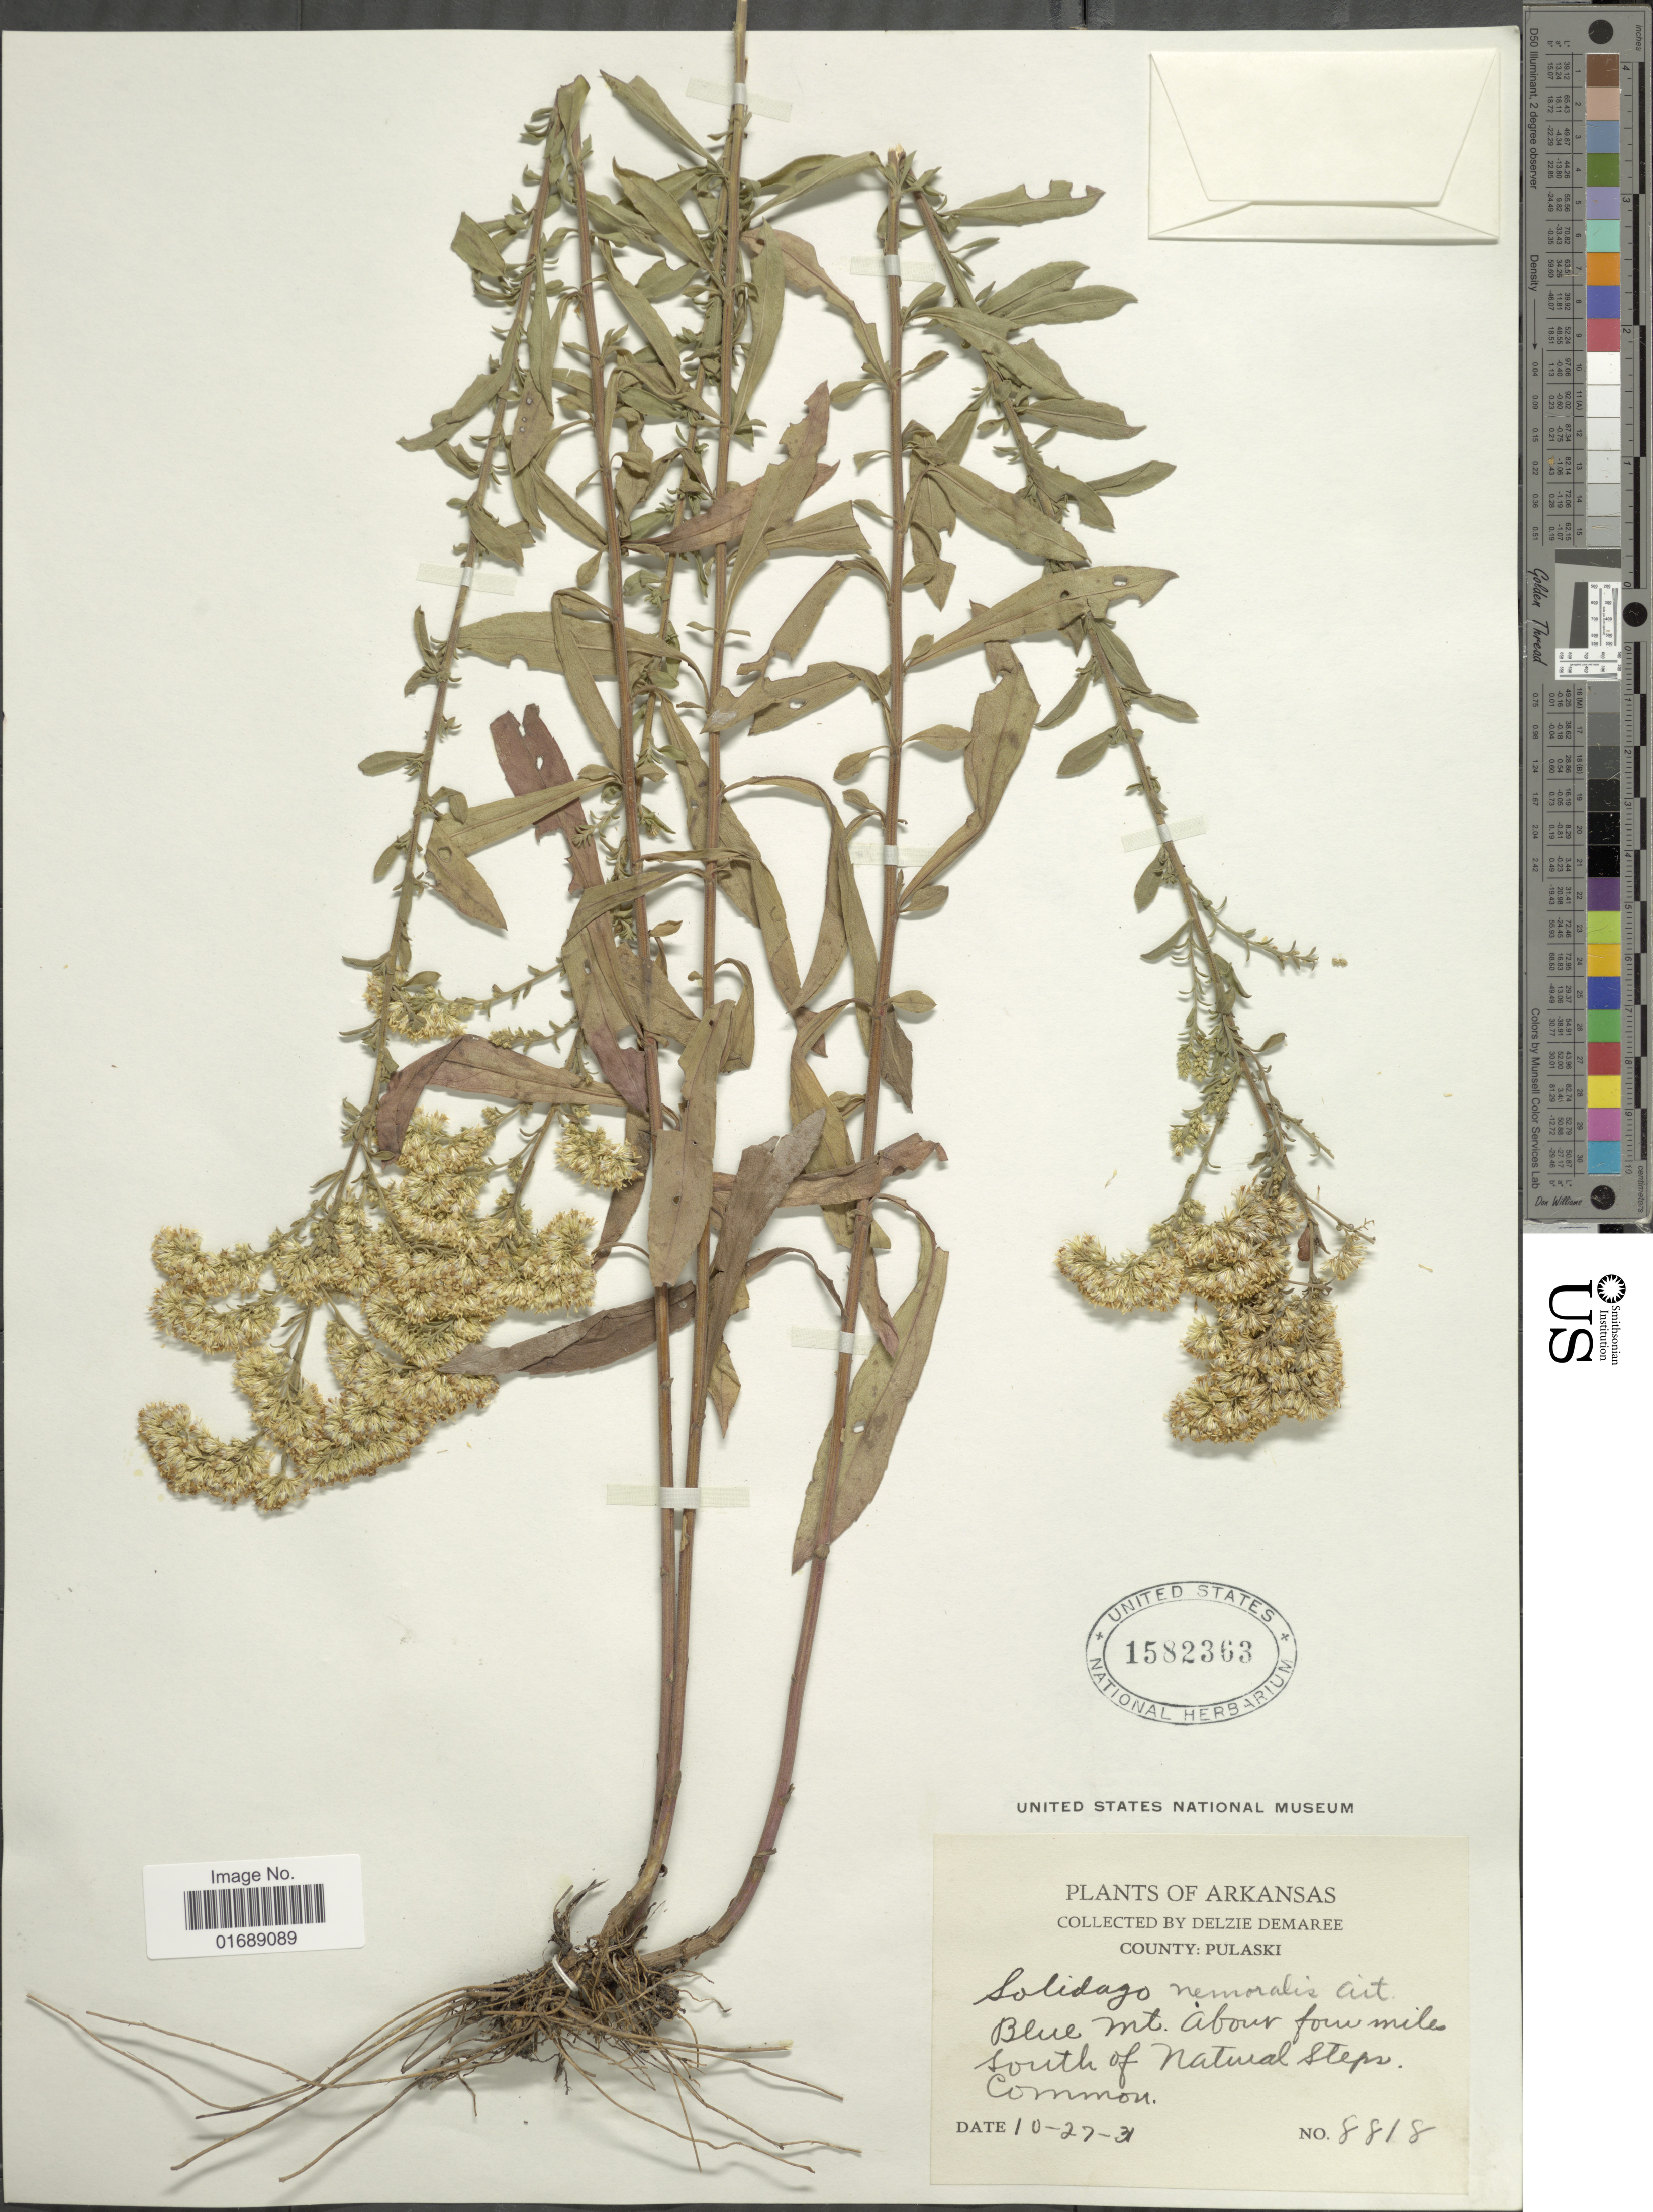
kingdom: Plantae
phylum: Tracheophyta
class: Magnoliopsida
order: Asterales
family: Asteraceae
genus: Solidago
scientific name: Solidago nemoralis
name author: Aiton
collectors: D. Demaree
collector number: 8818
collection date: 1931-10-27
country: United States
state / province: Arkansas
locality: County: Pulaski, Blue Mt. about four miles south of Natural Steps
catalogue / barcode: US 1582363